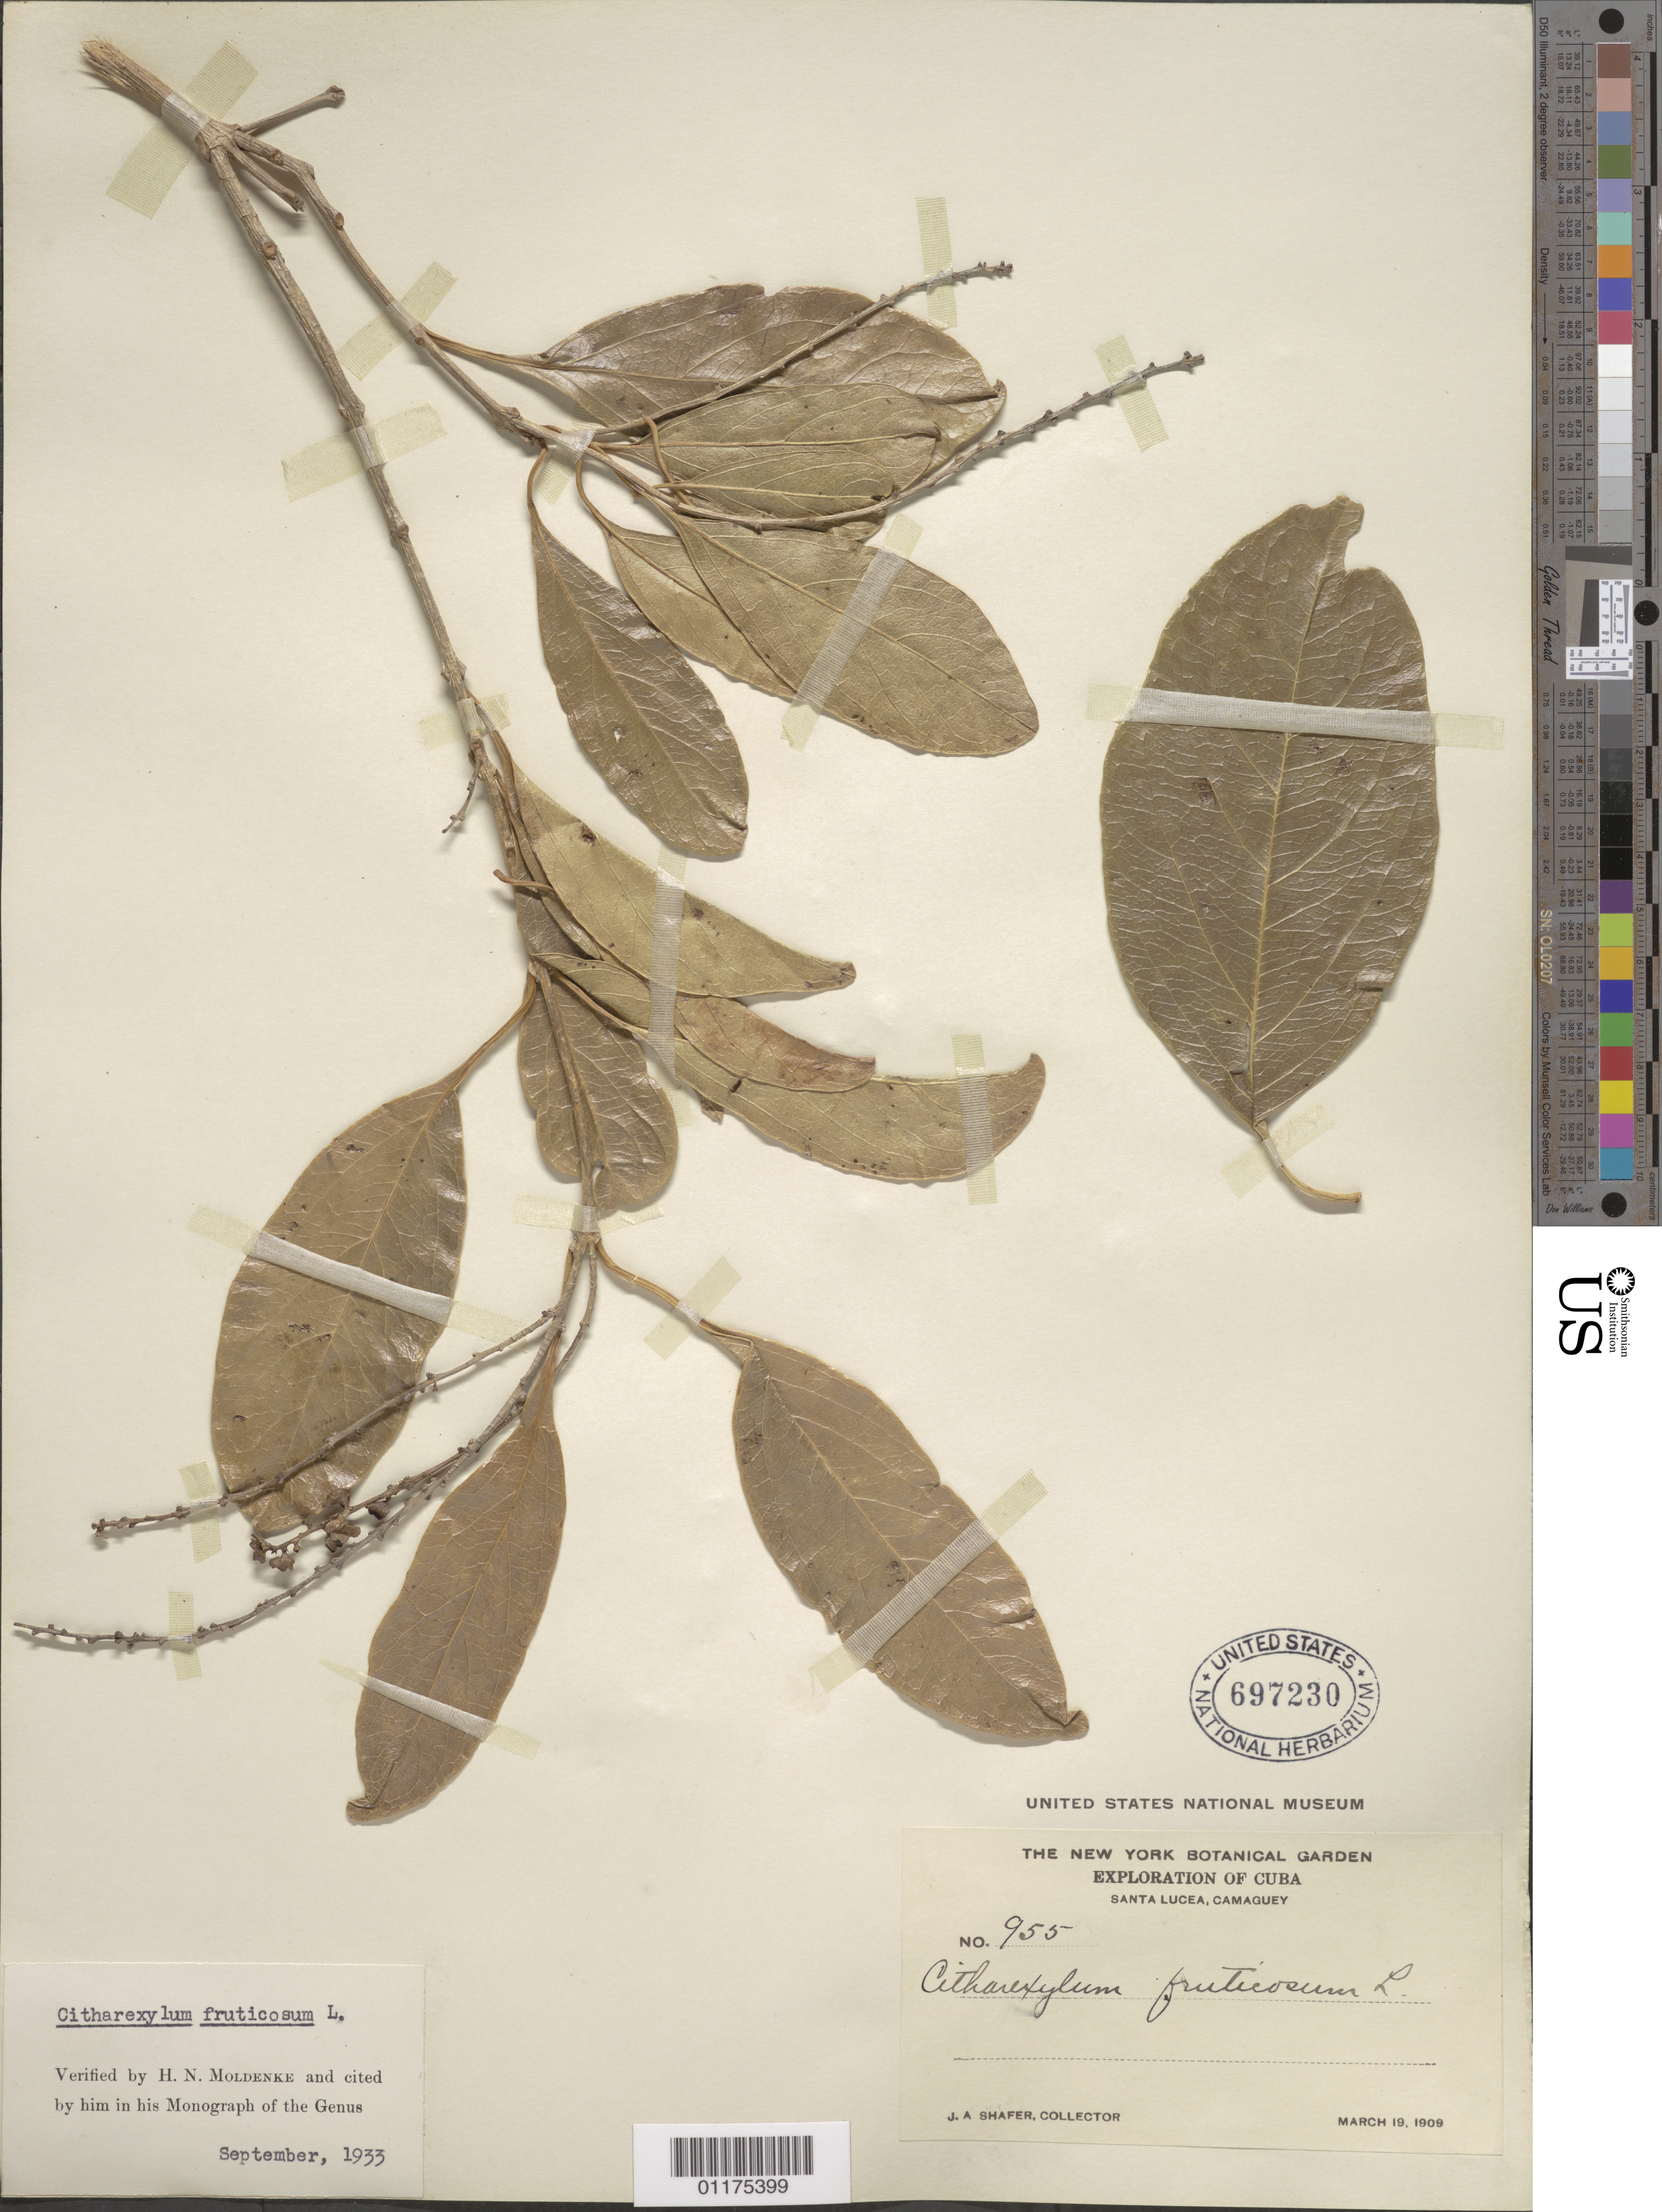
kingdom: Plantae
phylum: Tracheophyta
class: Magnoliopsida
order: Lamiales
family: Verbenaceae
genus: Citharexylum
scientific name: Citharexylum fruticosum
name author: L.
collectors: J. A. Shafer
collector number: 955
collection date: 1909-03-19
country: Cuba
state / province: Camagüey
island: Greater Antilles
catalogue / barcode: US 697230